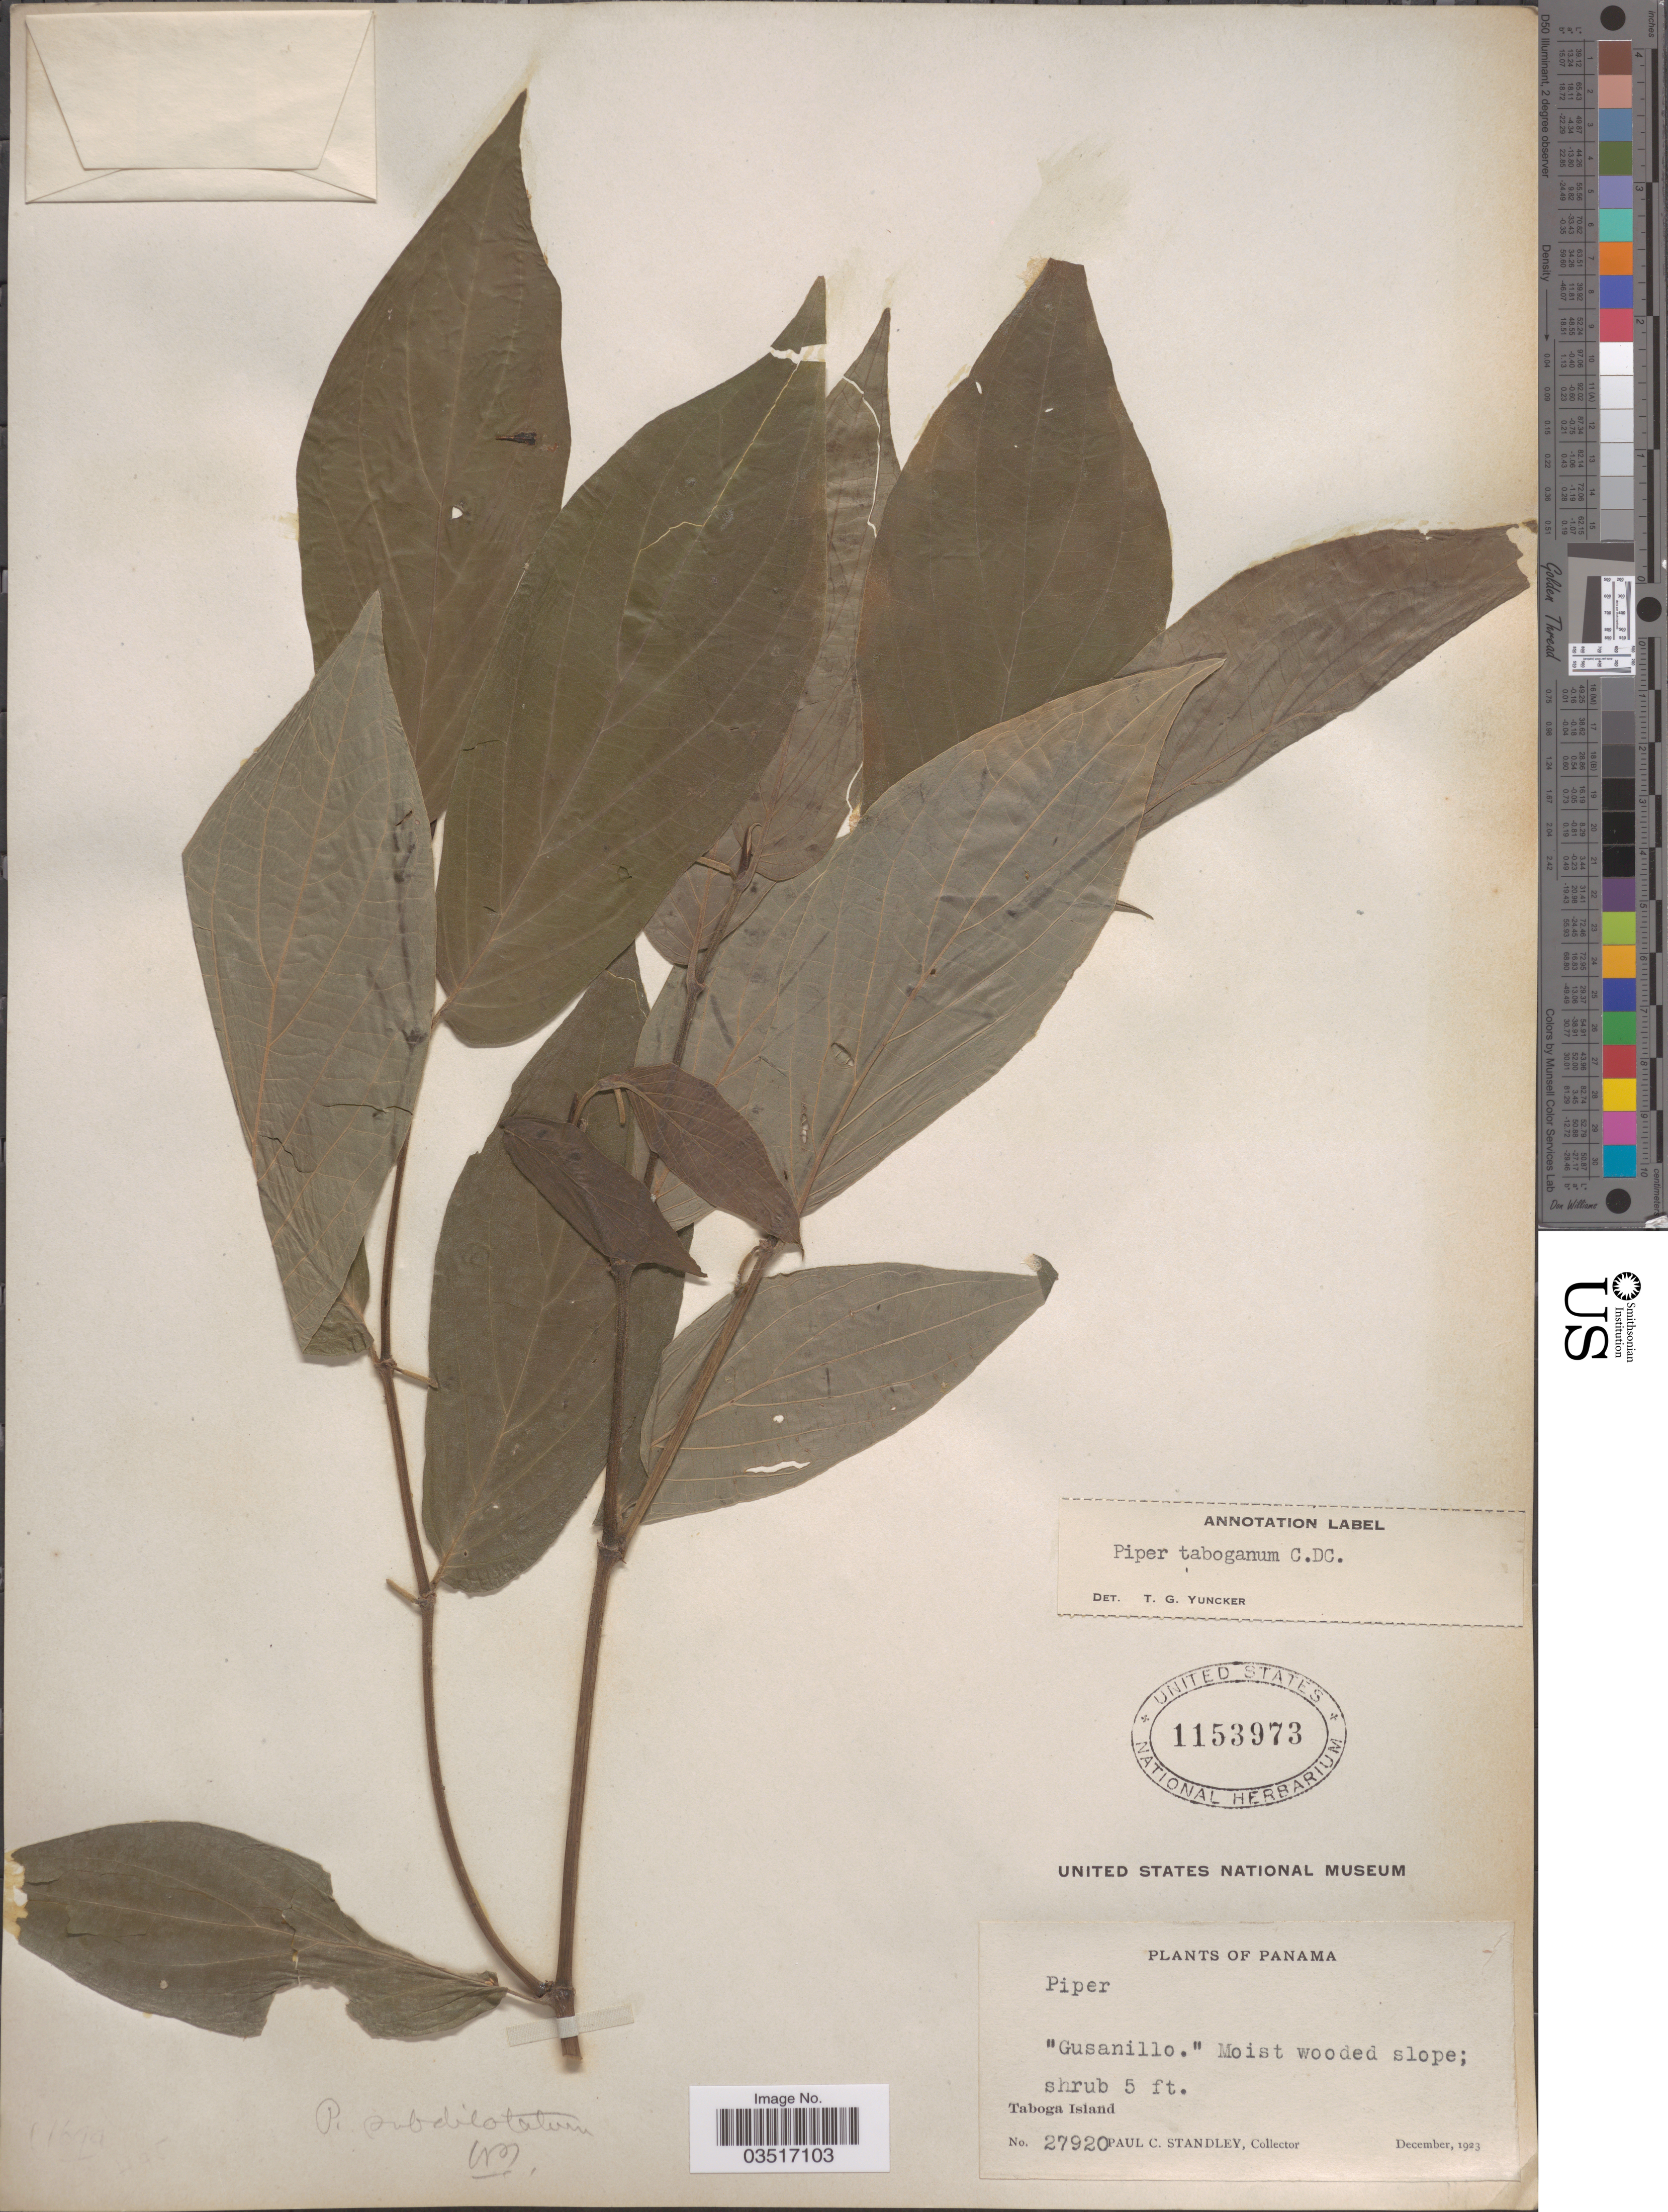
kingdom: Plantae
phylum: Tracheophyta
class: Magnoliopsida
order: Piperales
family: Piperaceae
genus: Piper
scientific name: Piper taboganum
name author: C. DC.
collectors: P. C. Standley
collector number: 27920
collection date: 1923-12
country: Panama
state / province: Panamá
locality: Taboga Island.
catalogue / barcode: US 1153973